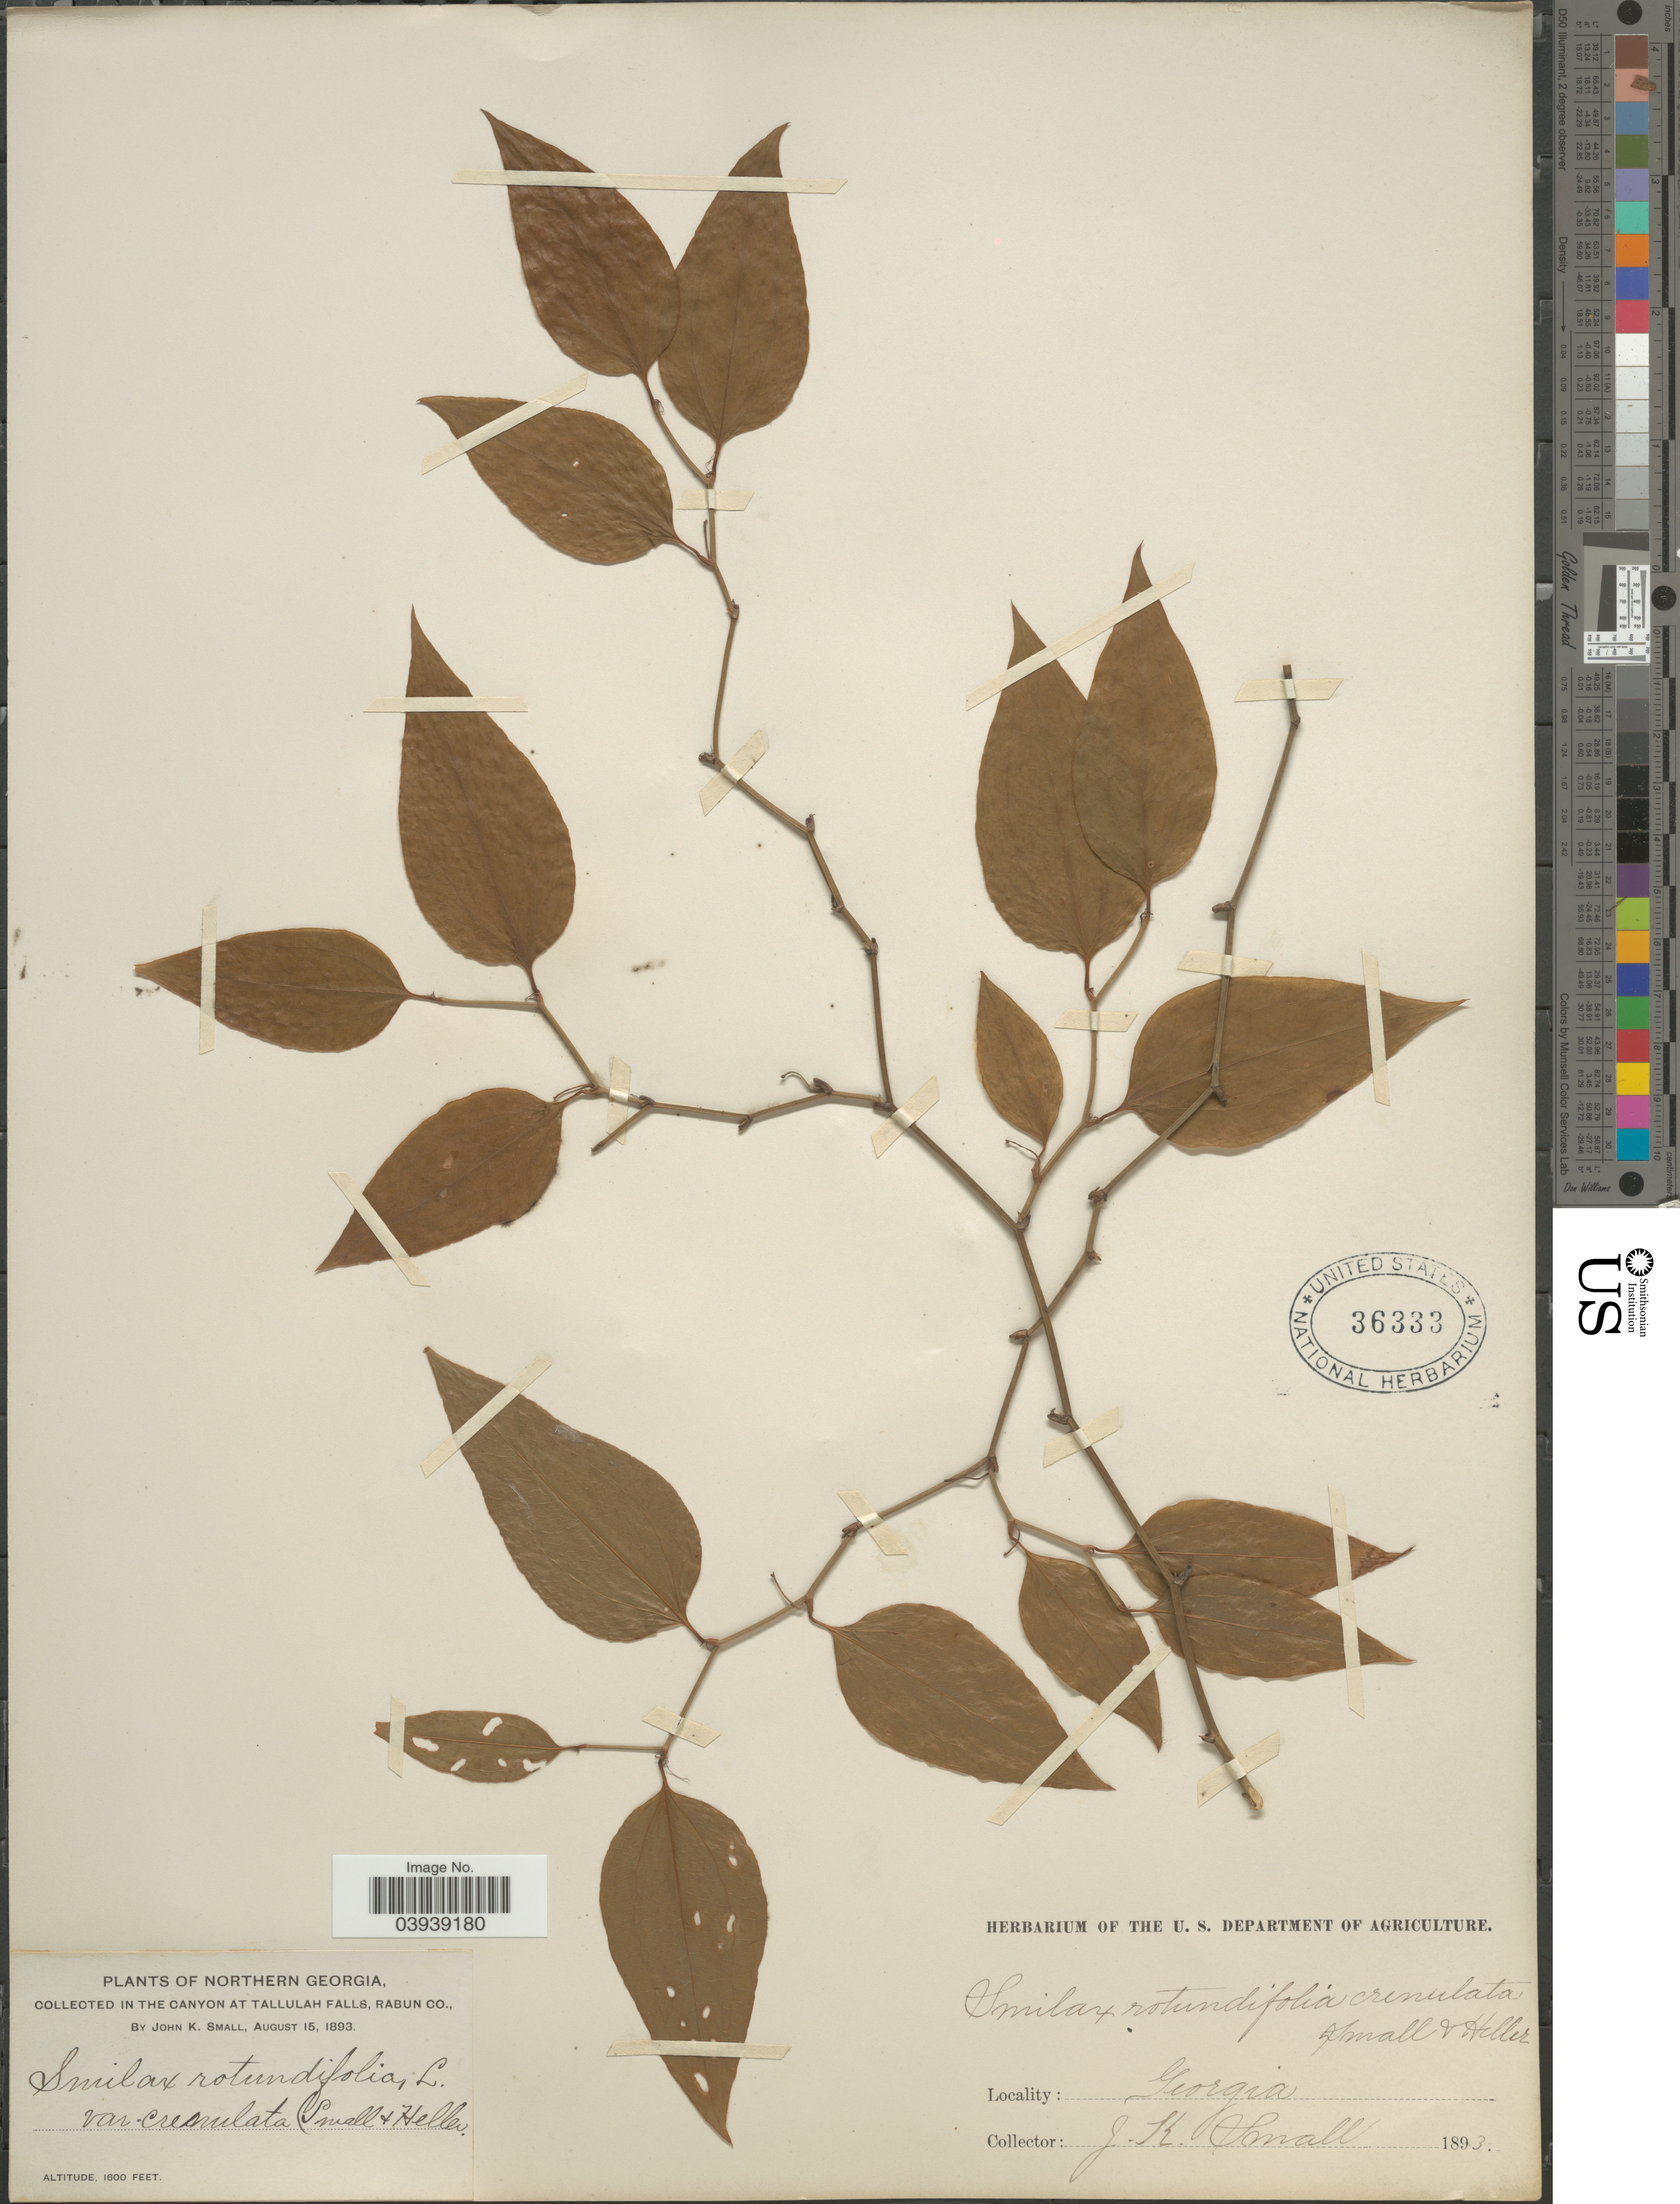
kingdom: Plantae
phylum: Tracheophyta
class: Liliopsida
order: Liliales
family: Smilacaceae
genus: Smilax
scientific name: Smilax rotundifolia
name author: L.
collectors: J. K. Small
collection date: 1893-08-15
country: United States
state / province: Georgia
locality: Northern Georgia. In the canyon at Tallulah Falls, Rabun Co.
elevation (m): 488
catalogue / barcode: US 36333